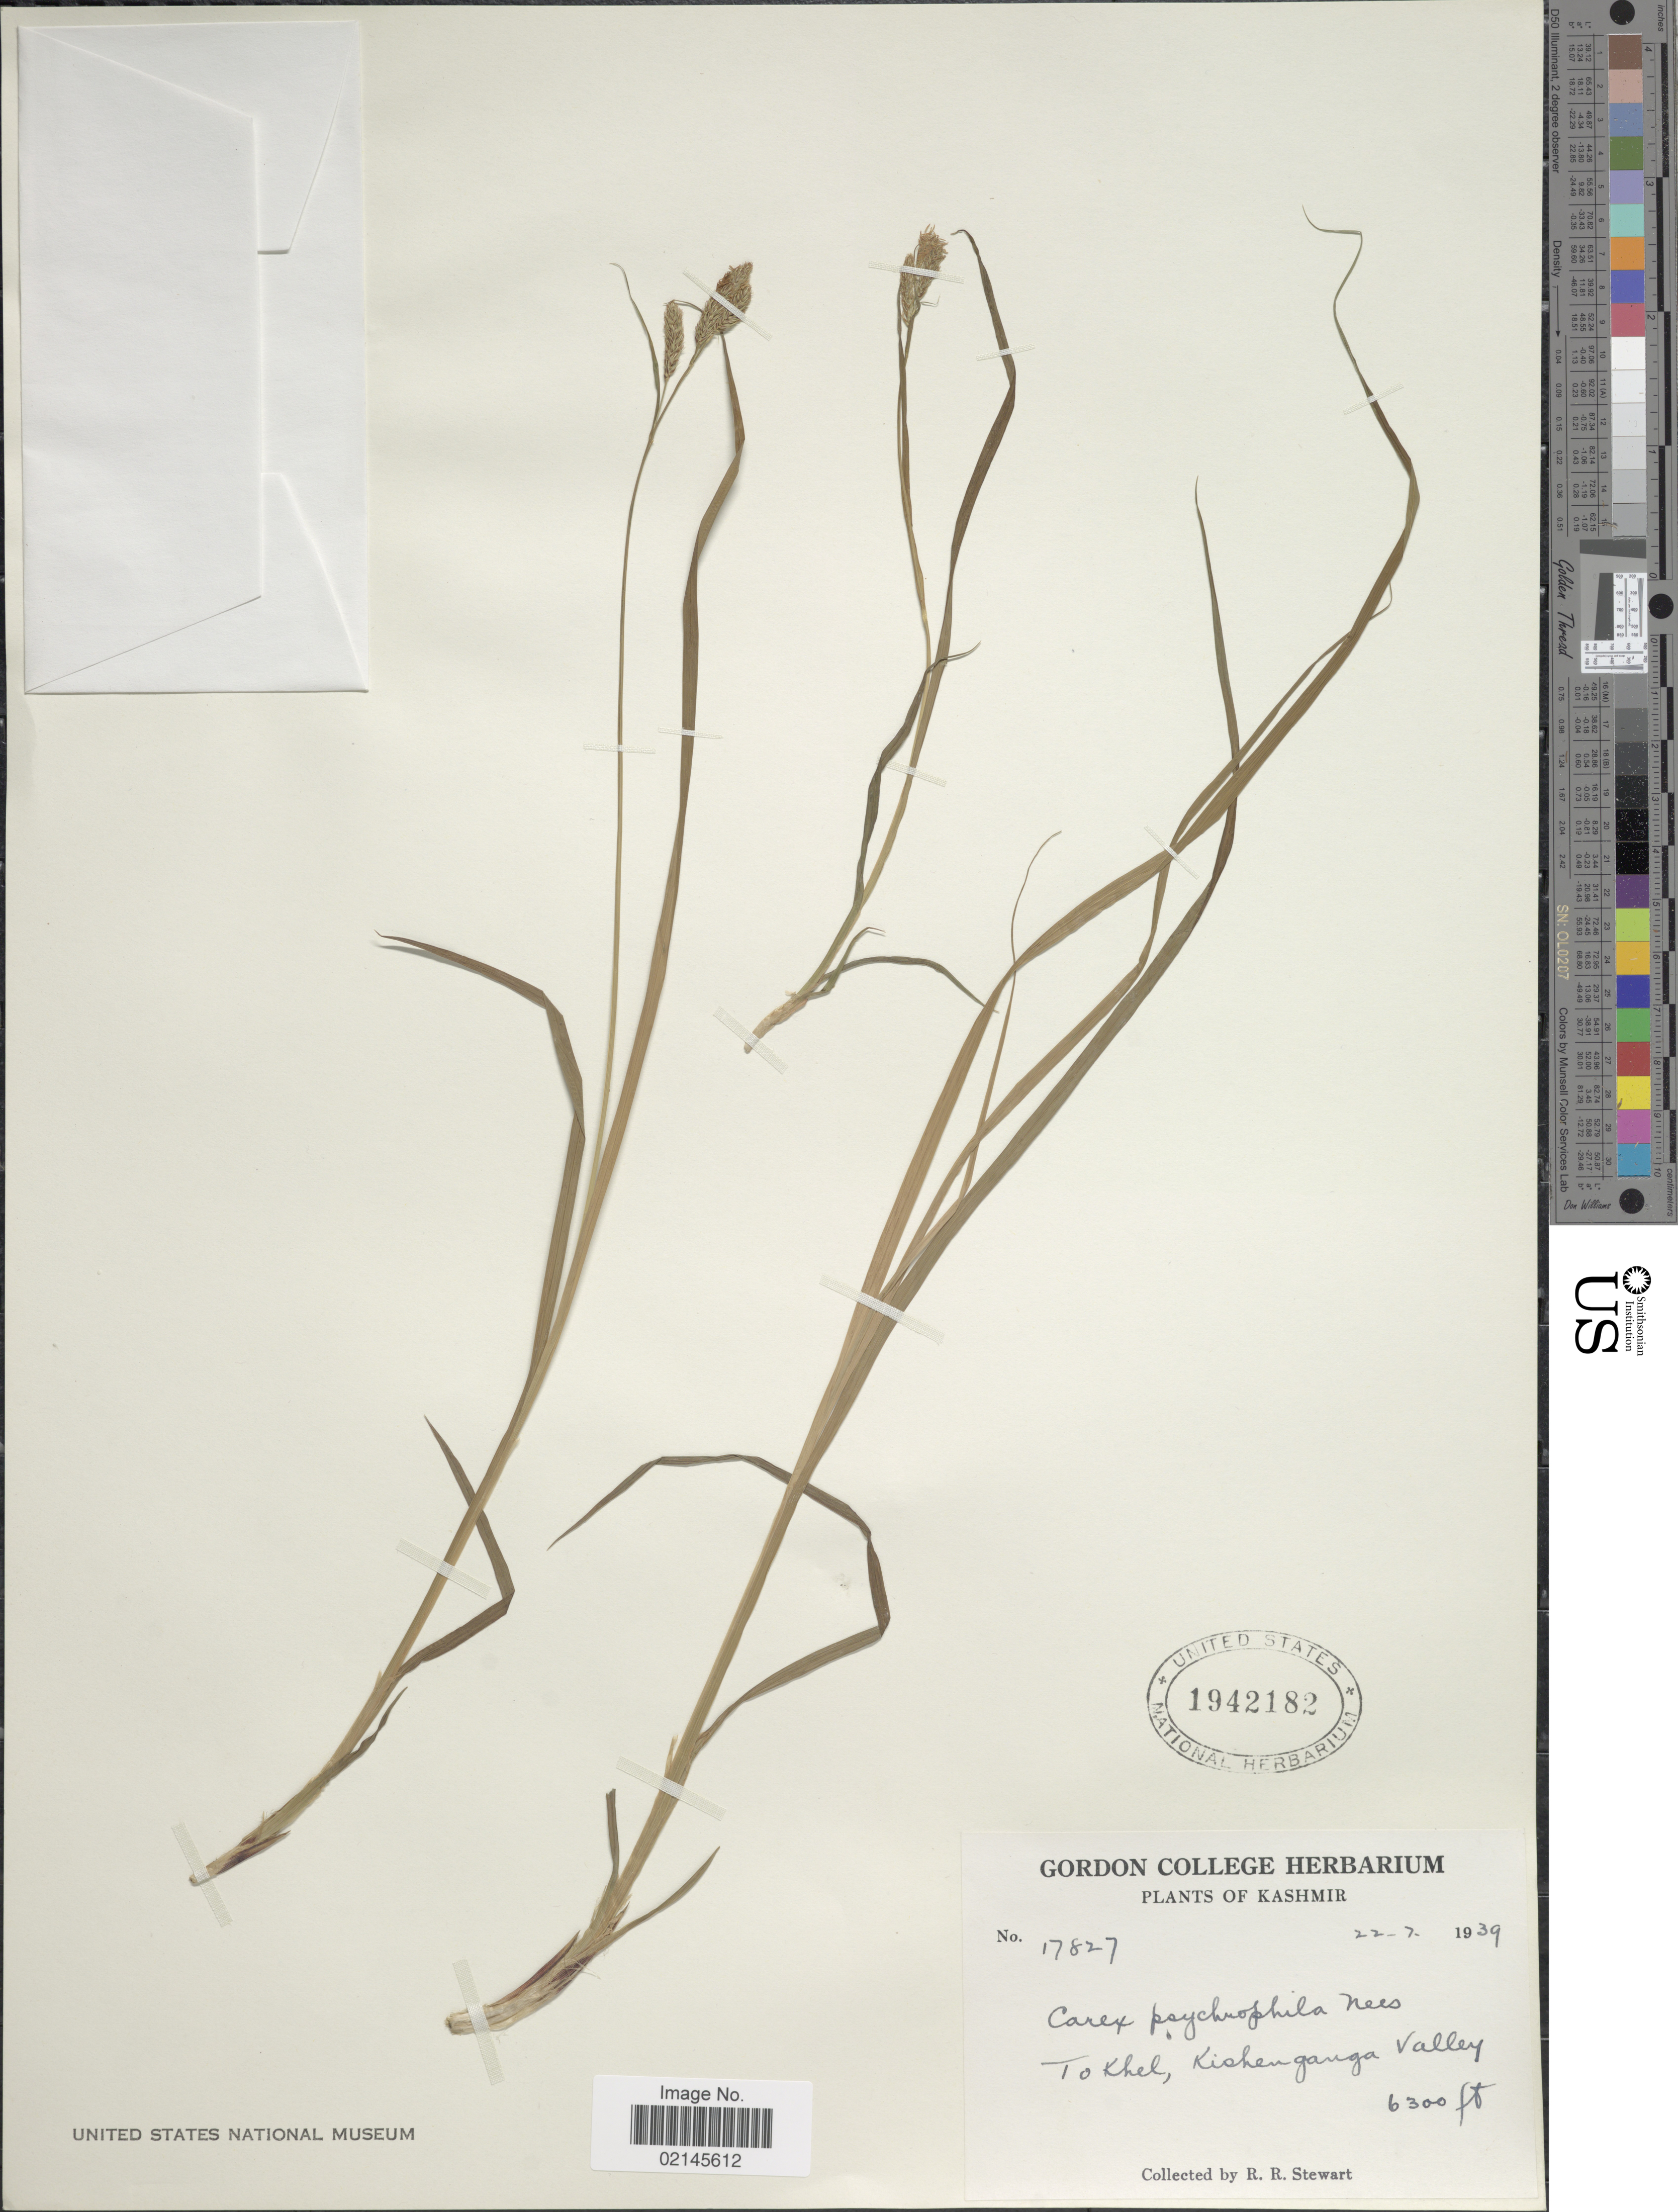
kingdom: Plantae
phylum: Tracheophyta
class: Liliopsida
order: Poales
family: Cyperaceae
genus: Carex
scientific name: Carex psychrophila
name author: Nees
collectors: R. R. Stewart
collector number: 17827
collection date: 1939-07-22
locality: Kashmir, To Khel, Kishenganga Valley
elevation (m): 1920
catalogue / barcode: US 1942182